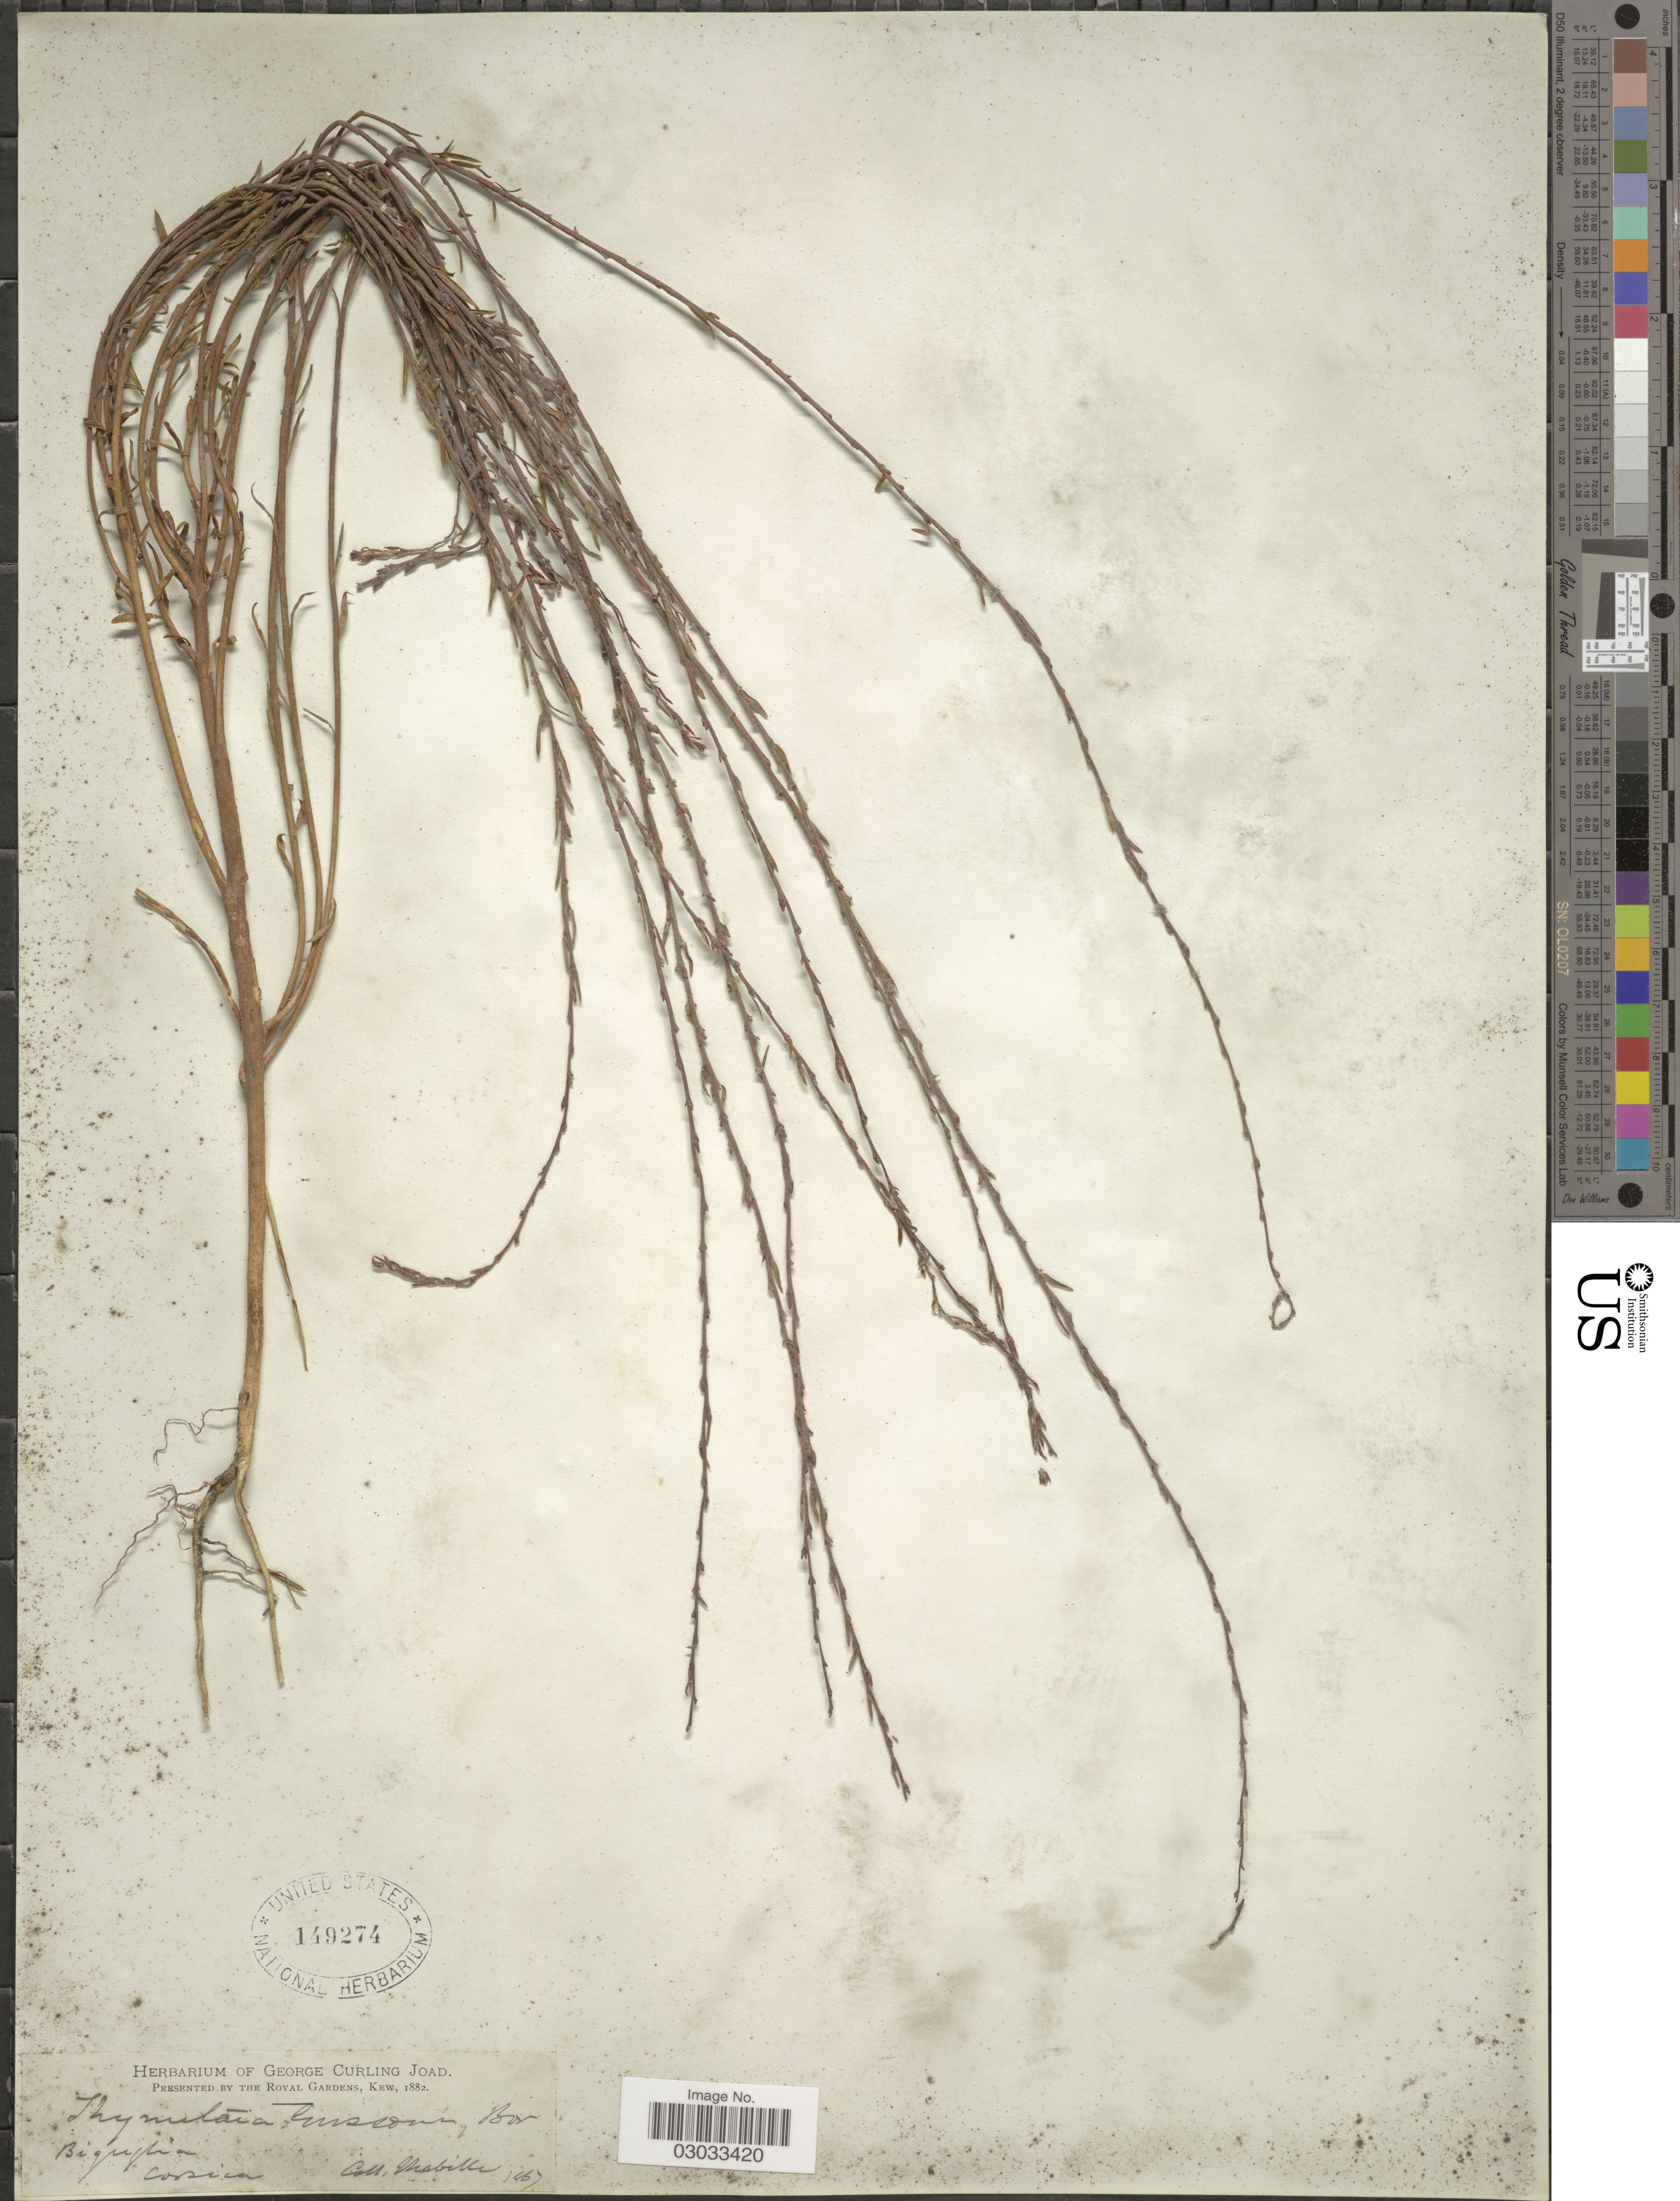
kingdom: Plantae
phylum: Tracheophyta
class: Magnoliopsida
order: Malvales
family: Thymelaeaceae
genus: Thymelaea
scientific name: Thymelaea gussonei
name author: Boreau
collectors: Mabille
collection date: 1967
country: France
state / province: Corsica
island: Corse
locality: Biguglia.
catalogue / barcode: US 149274